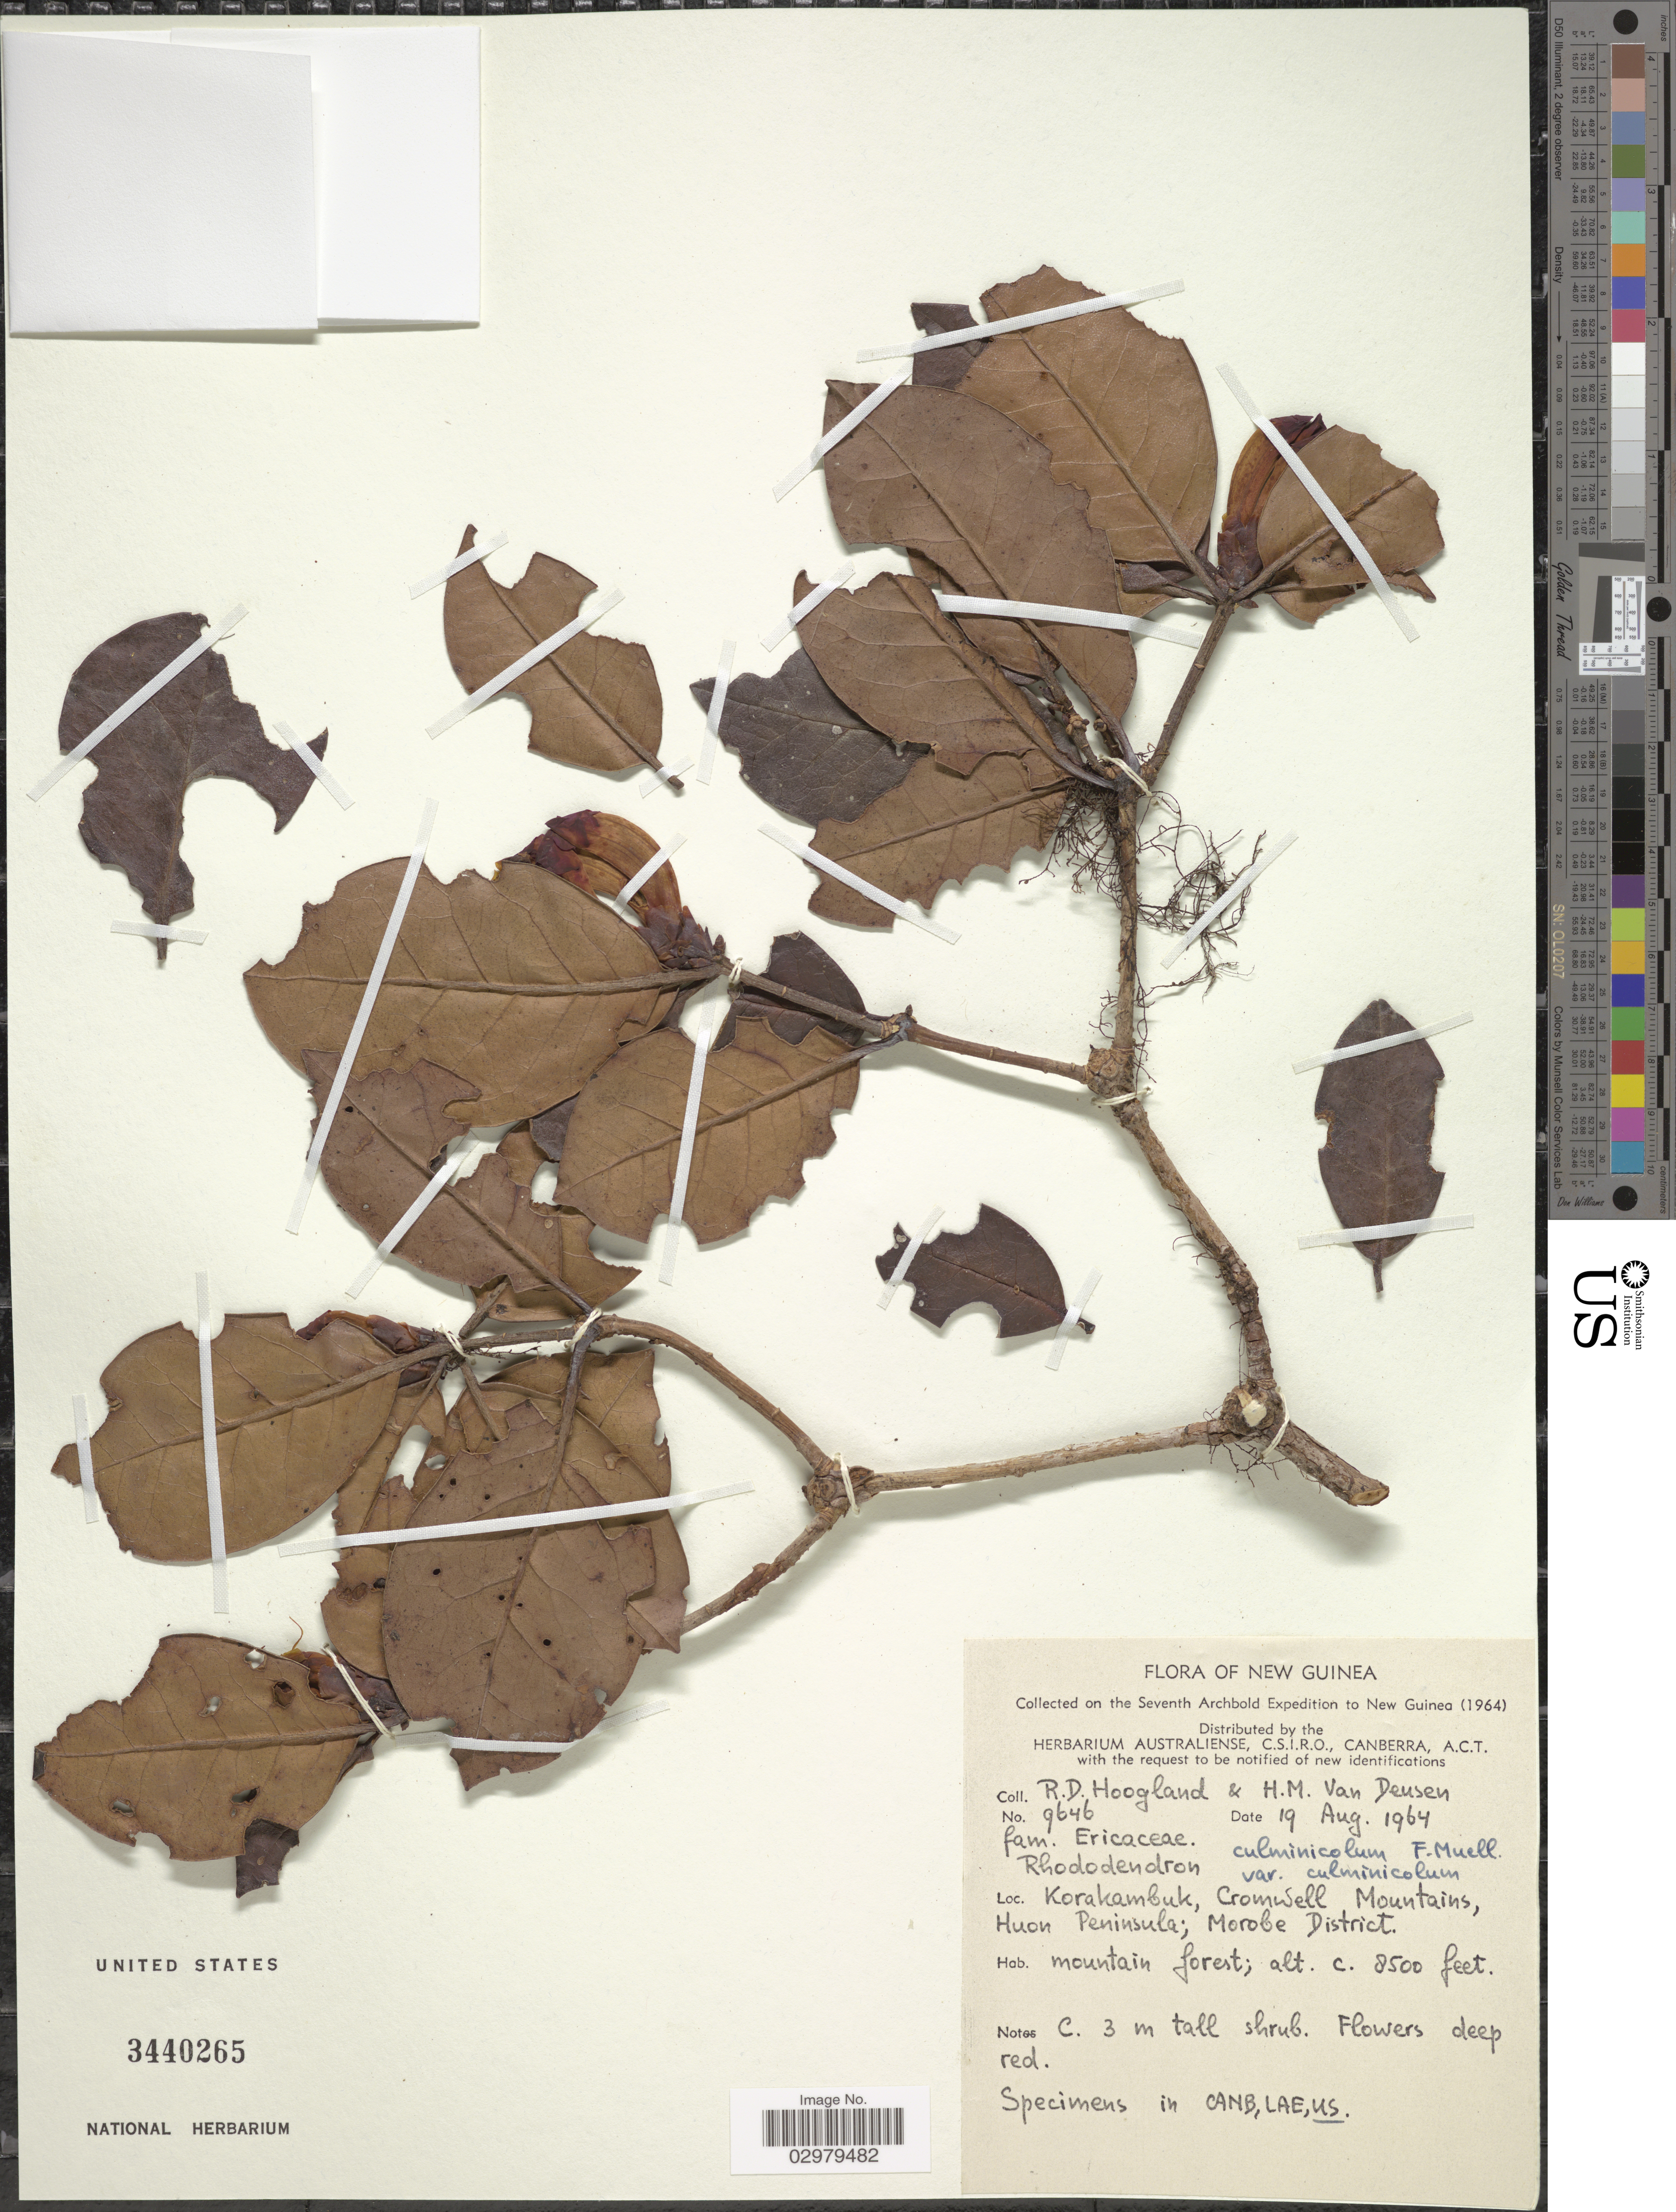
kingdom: Plantae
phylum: Tracheophyta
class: Magnoliopsida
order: Ericales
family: Ericaceae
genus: Rhododendron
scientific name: Rhododendron culminicolum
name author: F. Muell.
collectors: R. D. Hoogland & H. Van Deusen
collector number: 9646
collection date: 1964-08-19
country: Papua New Guinea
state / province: Morobe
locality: New Guinea. Korakambuk, Cromwell Mountains, Huon Peninsula; Morobe District.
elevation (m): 2591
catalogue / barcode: US 3440265